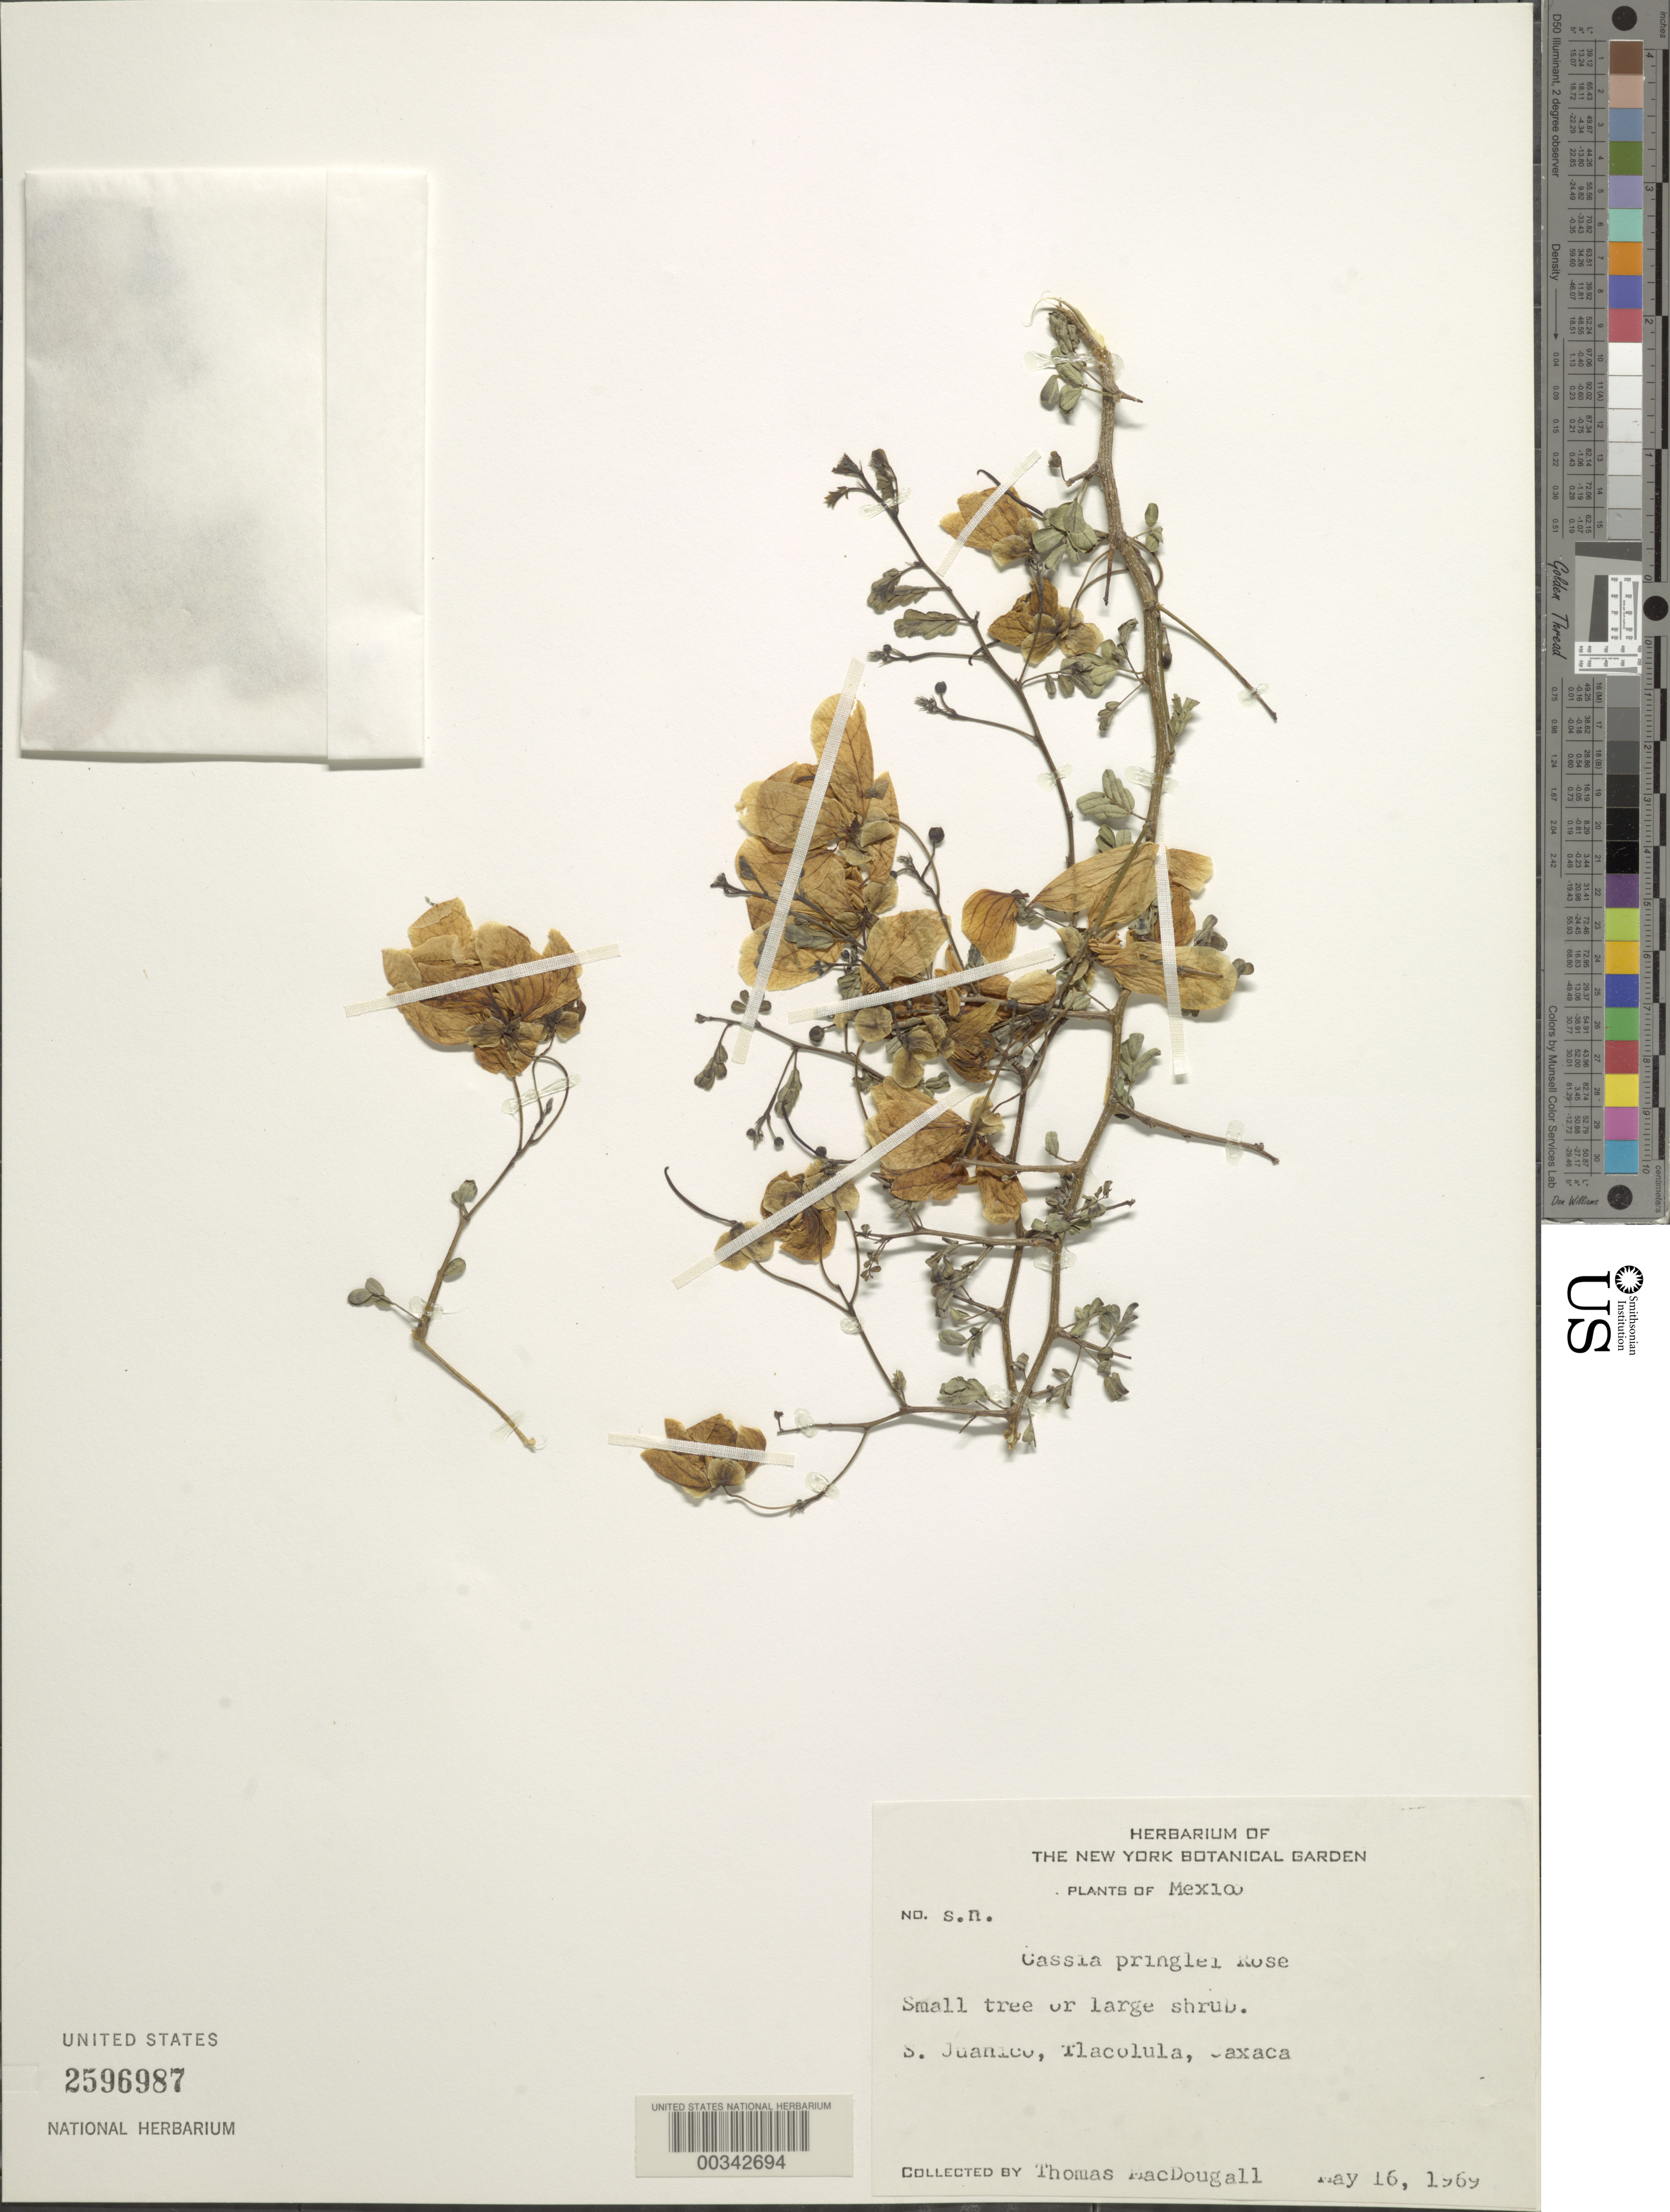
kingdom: Plantae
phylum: Tracheophyta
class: Magnoliopsida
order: Fabales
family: Fabaceae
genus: Senna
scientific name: Senna wislizeni var. pringlei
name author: (Rose) H.S. Irwin & Barneby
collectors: T. Macdougall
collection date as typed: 16 May 1969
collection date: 1969-05-16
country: Mexico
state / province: Oaxaca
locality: S. juanico, tlacolula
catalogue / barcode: US 2596987